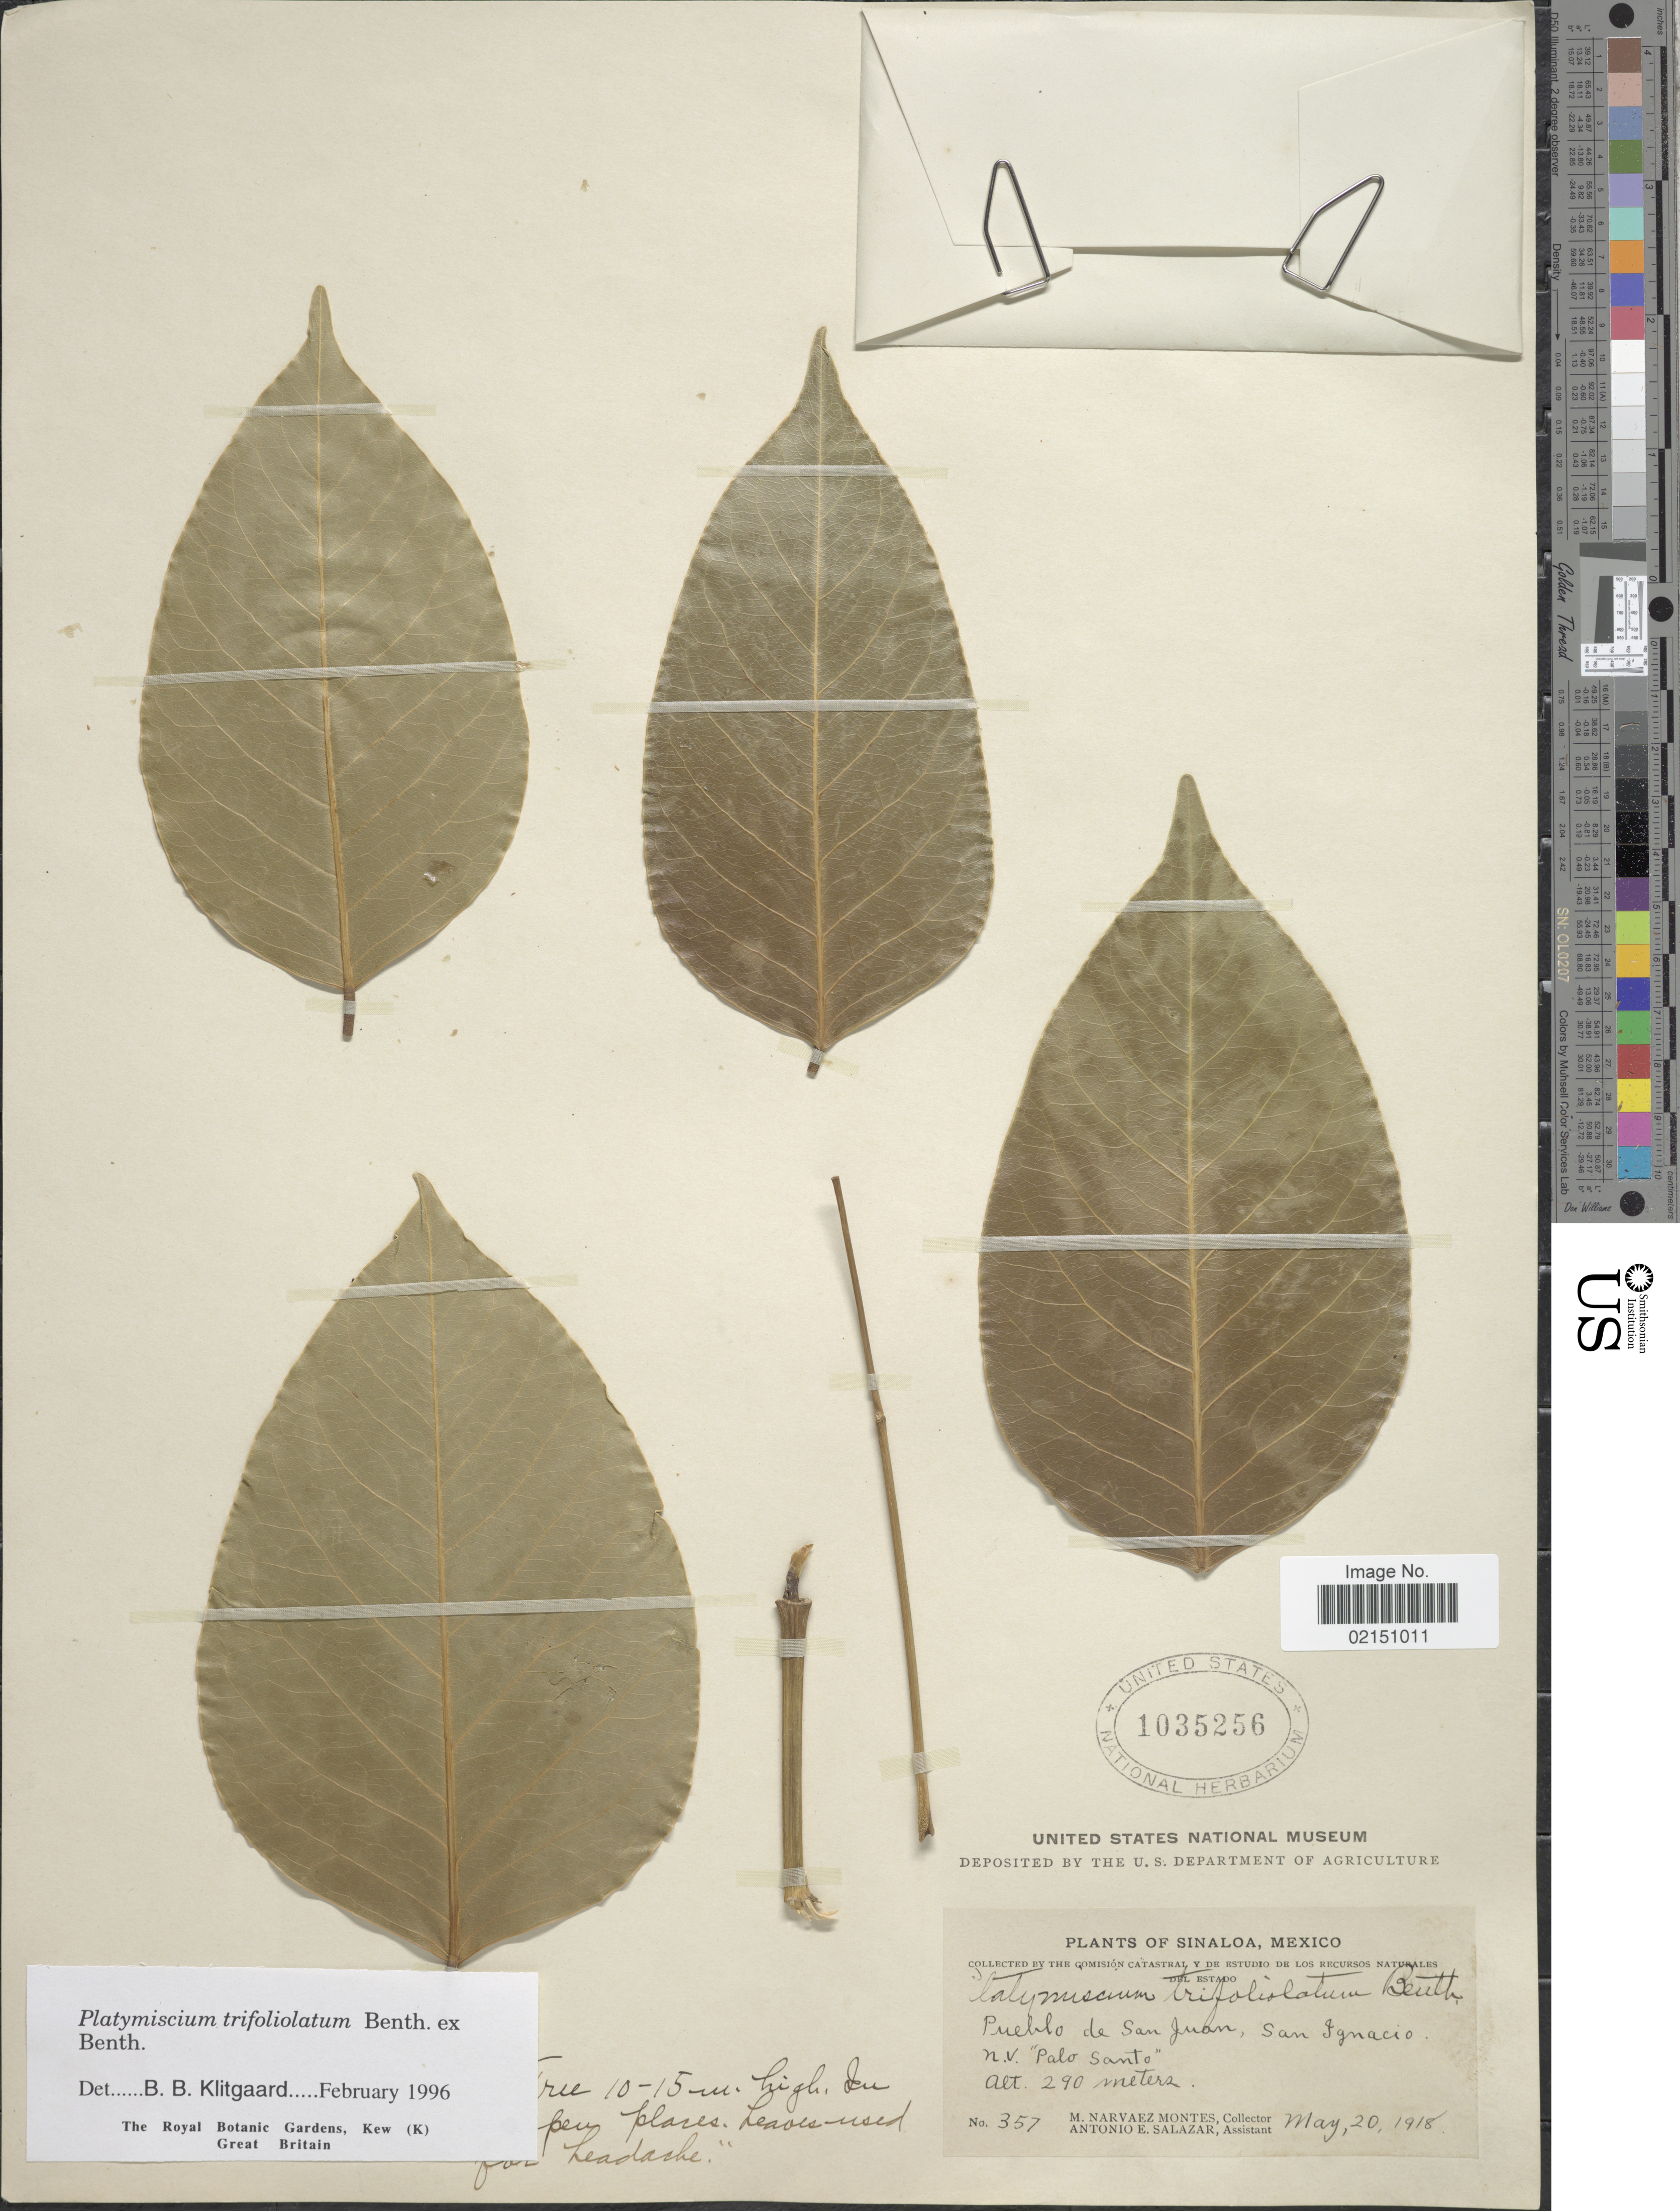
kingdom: Plantae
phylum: Tracheophyta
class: Magnoliopsida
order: Fabales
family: Fabaceae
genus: Platymiscium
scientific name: Platymiscium trifoliolatum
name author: Benth.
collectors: M. Narvaez-Montes & A. E. Salazar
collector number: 357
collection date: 1918-05-20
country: Mexico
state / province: Sinaloa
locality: Pueblo de San Juan, San Ignacio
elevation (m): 290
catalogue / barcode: US 1035256